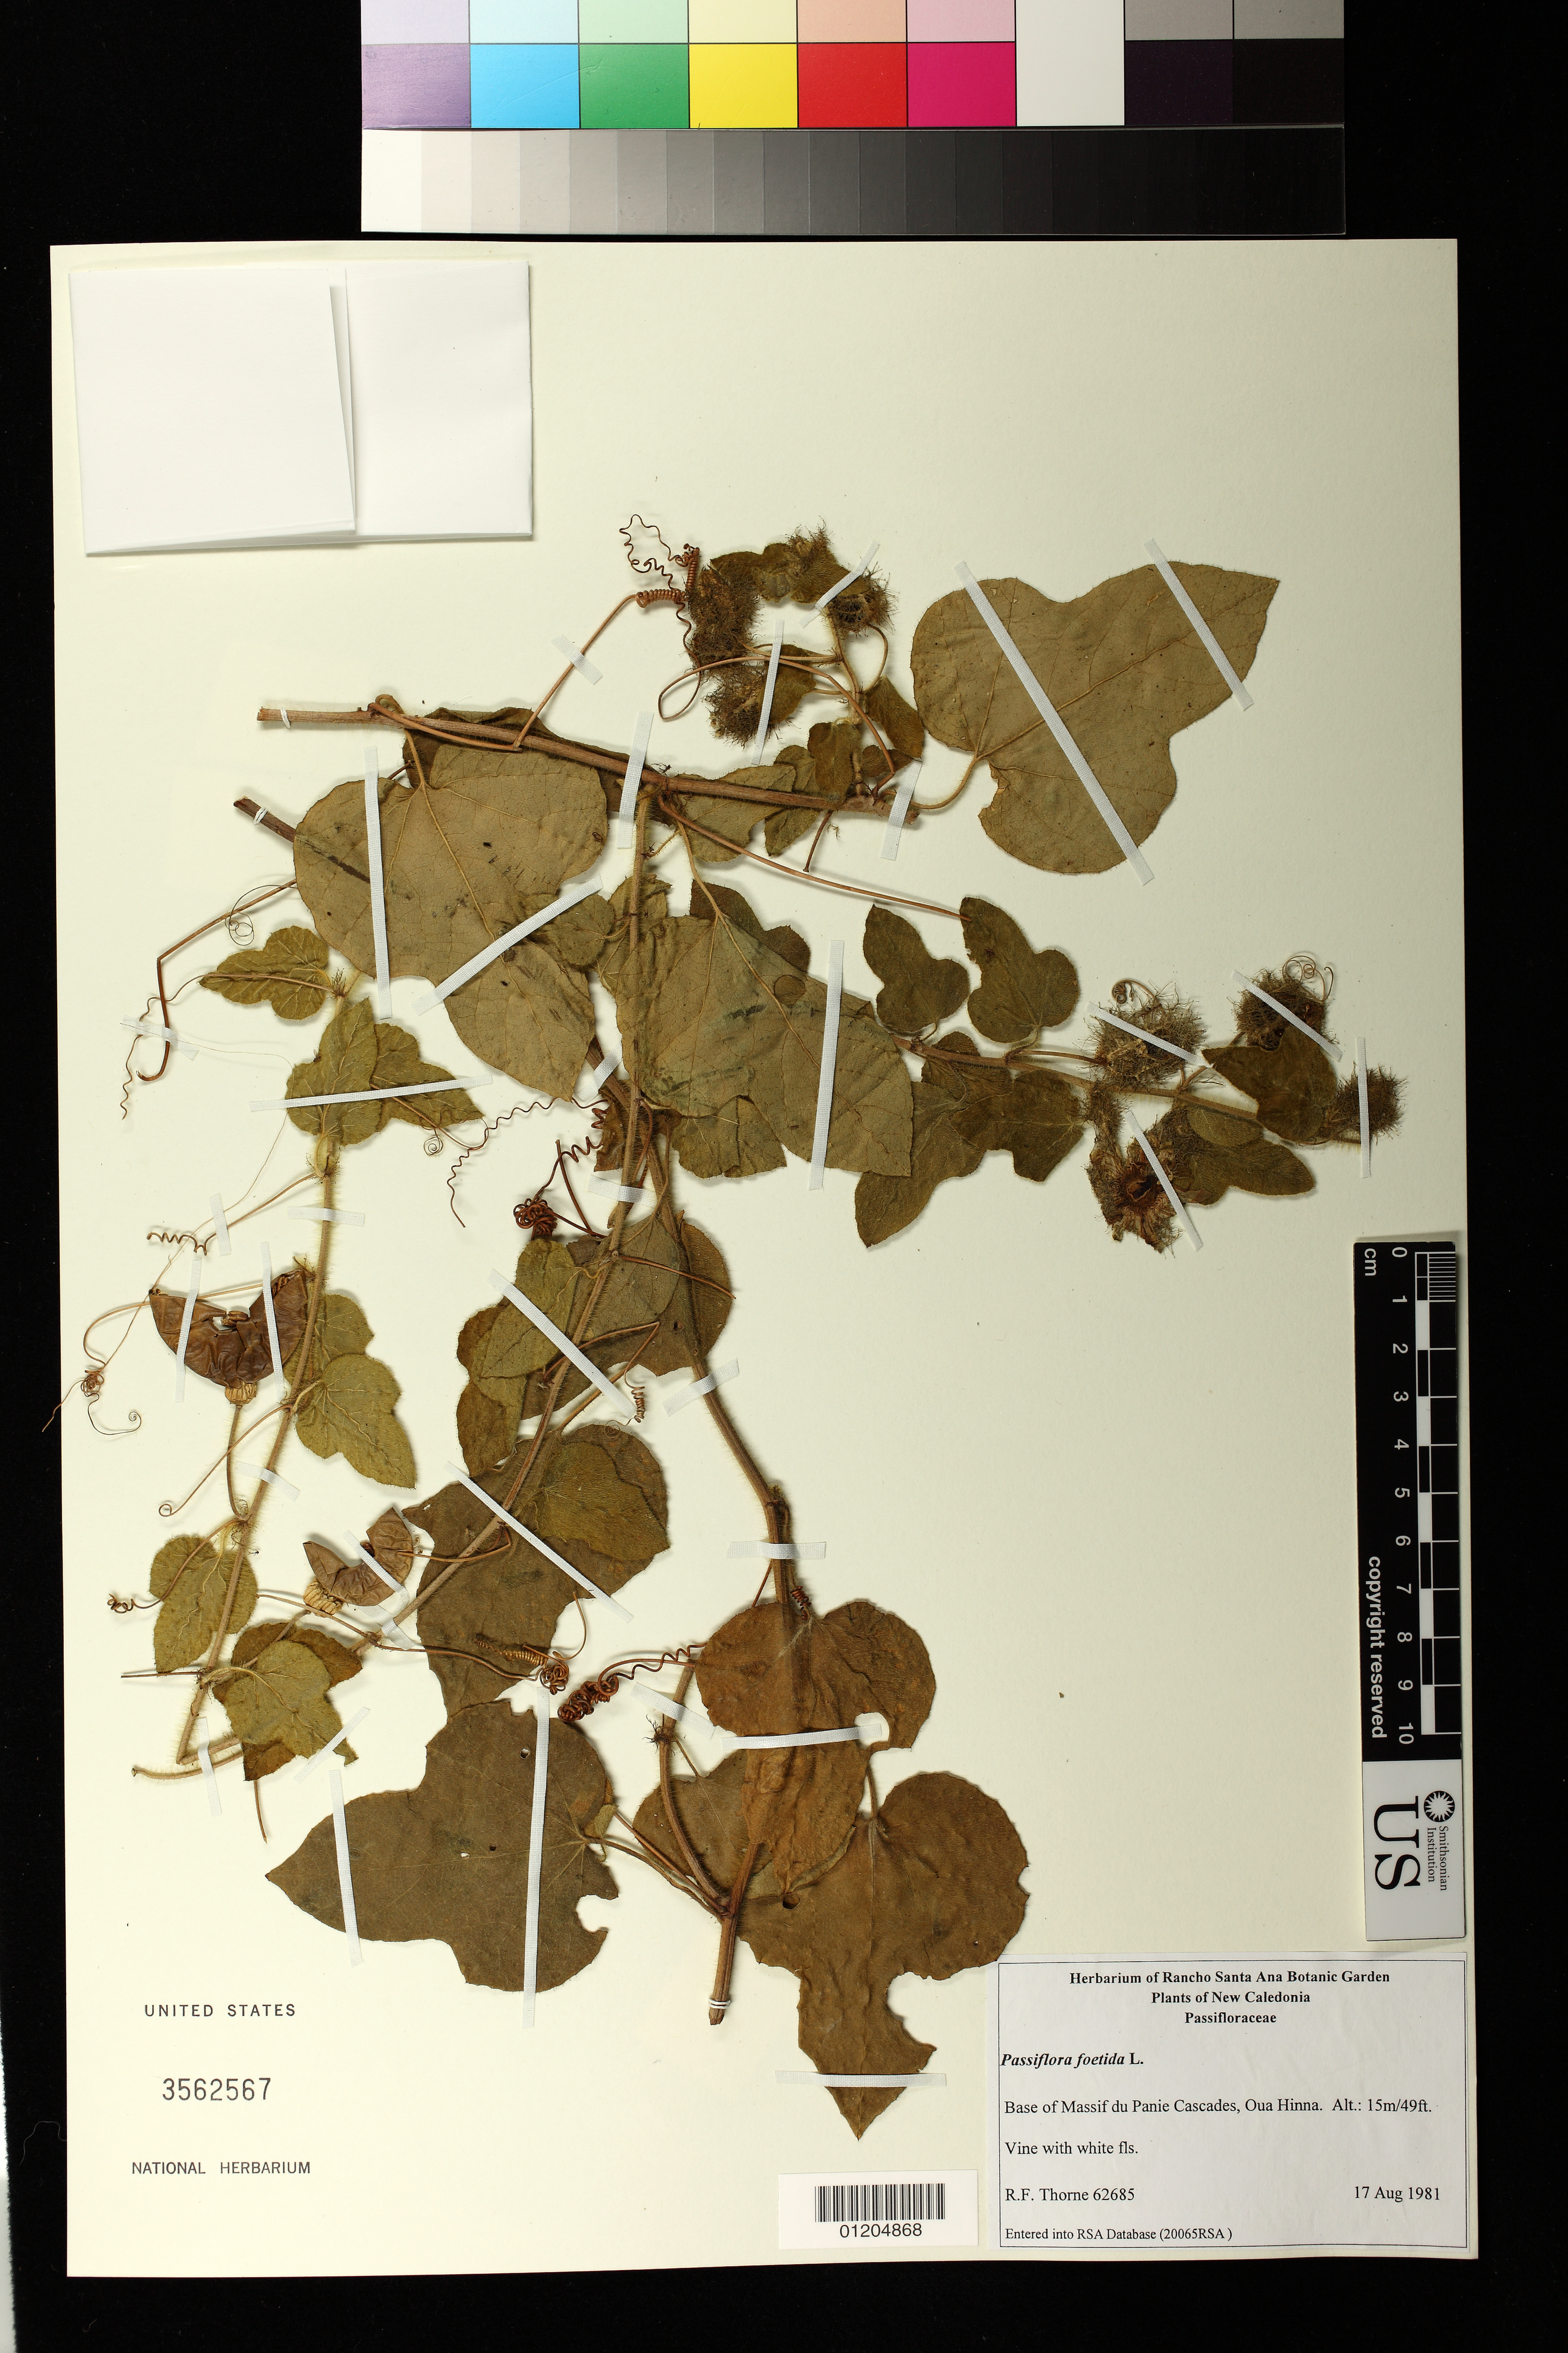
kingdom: Plantae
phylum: Tracheophyta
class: Magnoliopsida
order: Malpighiales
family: Passifloraceae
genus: Passiflora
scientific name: Passiflora foetida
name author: L.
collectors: R. F. Thorne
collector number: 62685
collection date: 1981-08-17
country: New Caledonia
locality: Base of Massif du Panic Cascades, Oua Hinna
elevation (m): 15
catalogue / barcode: US 3562567